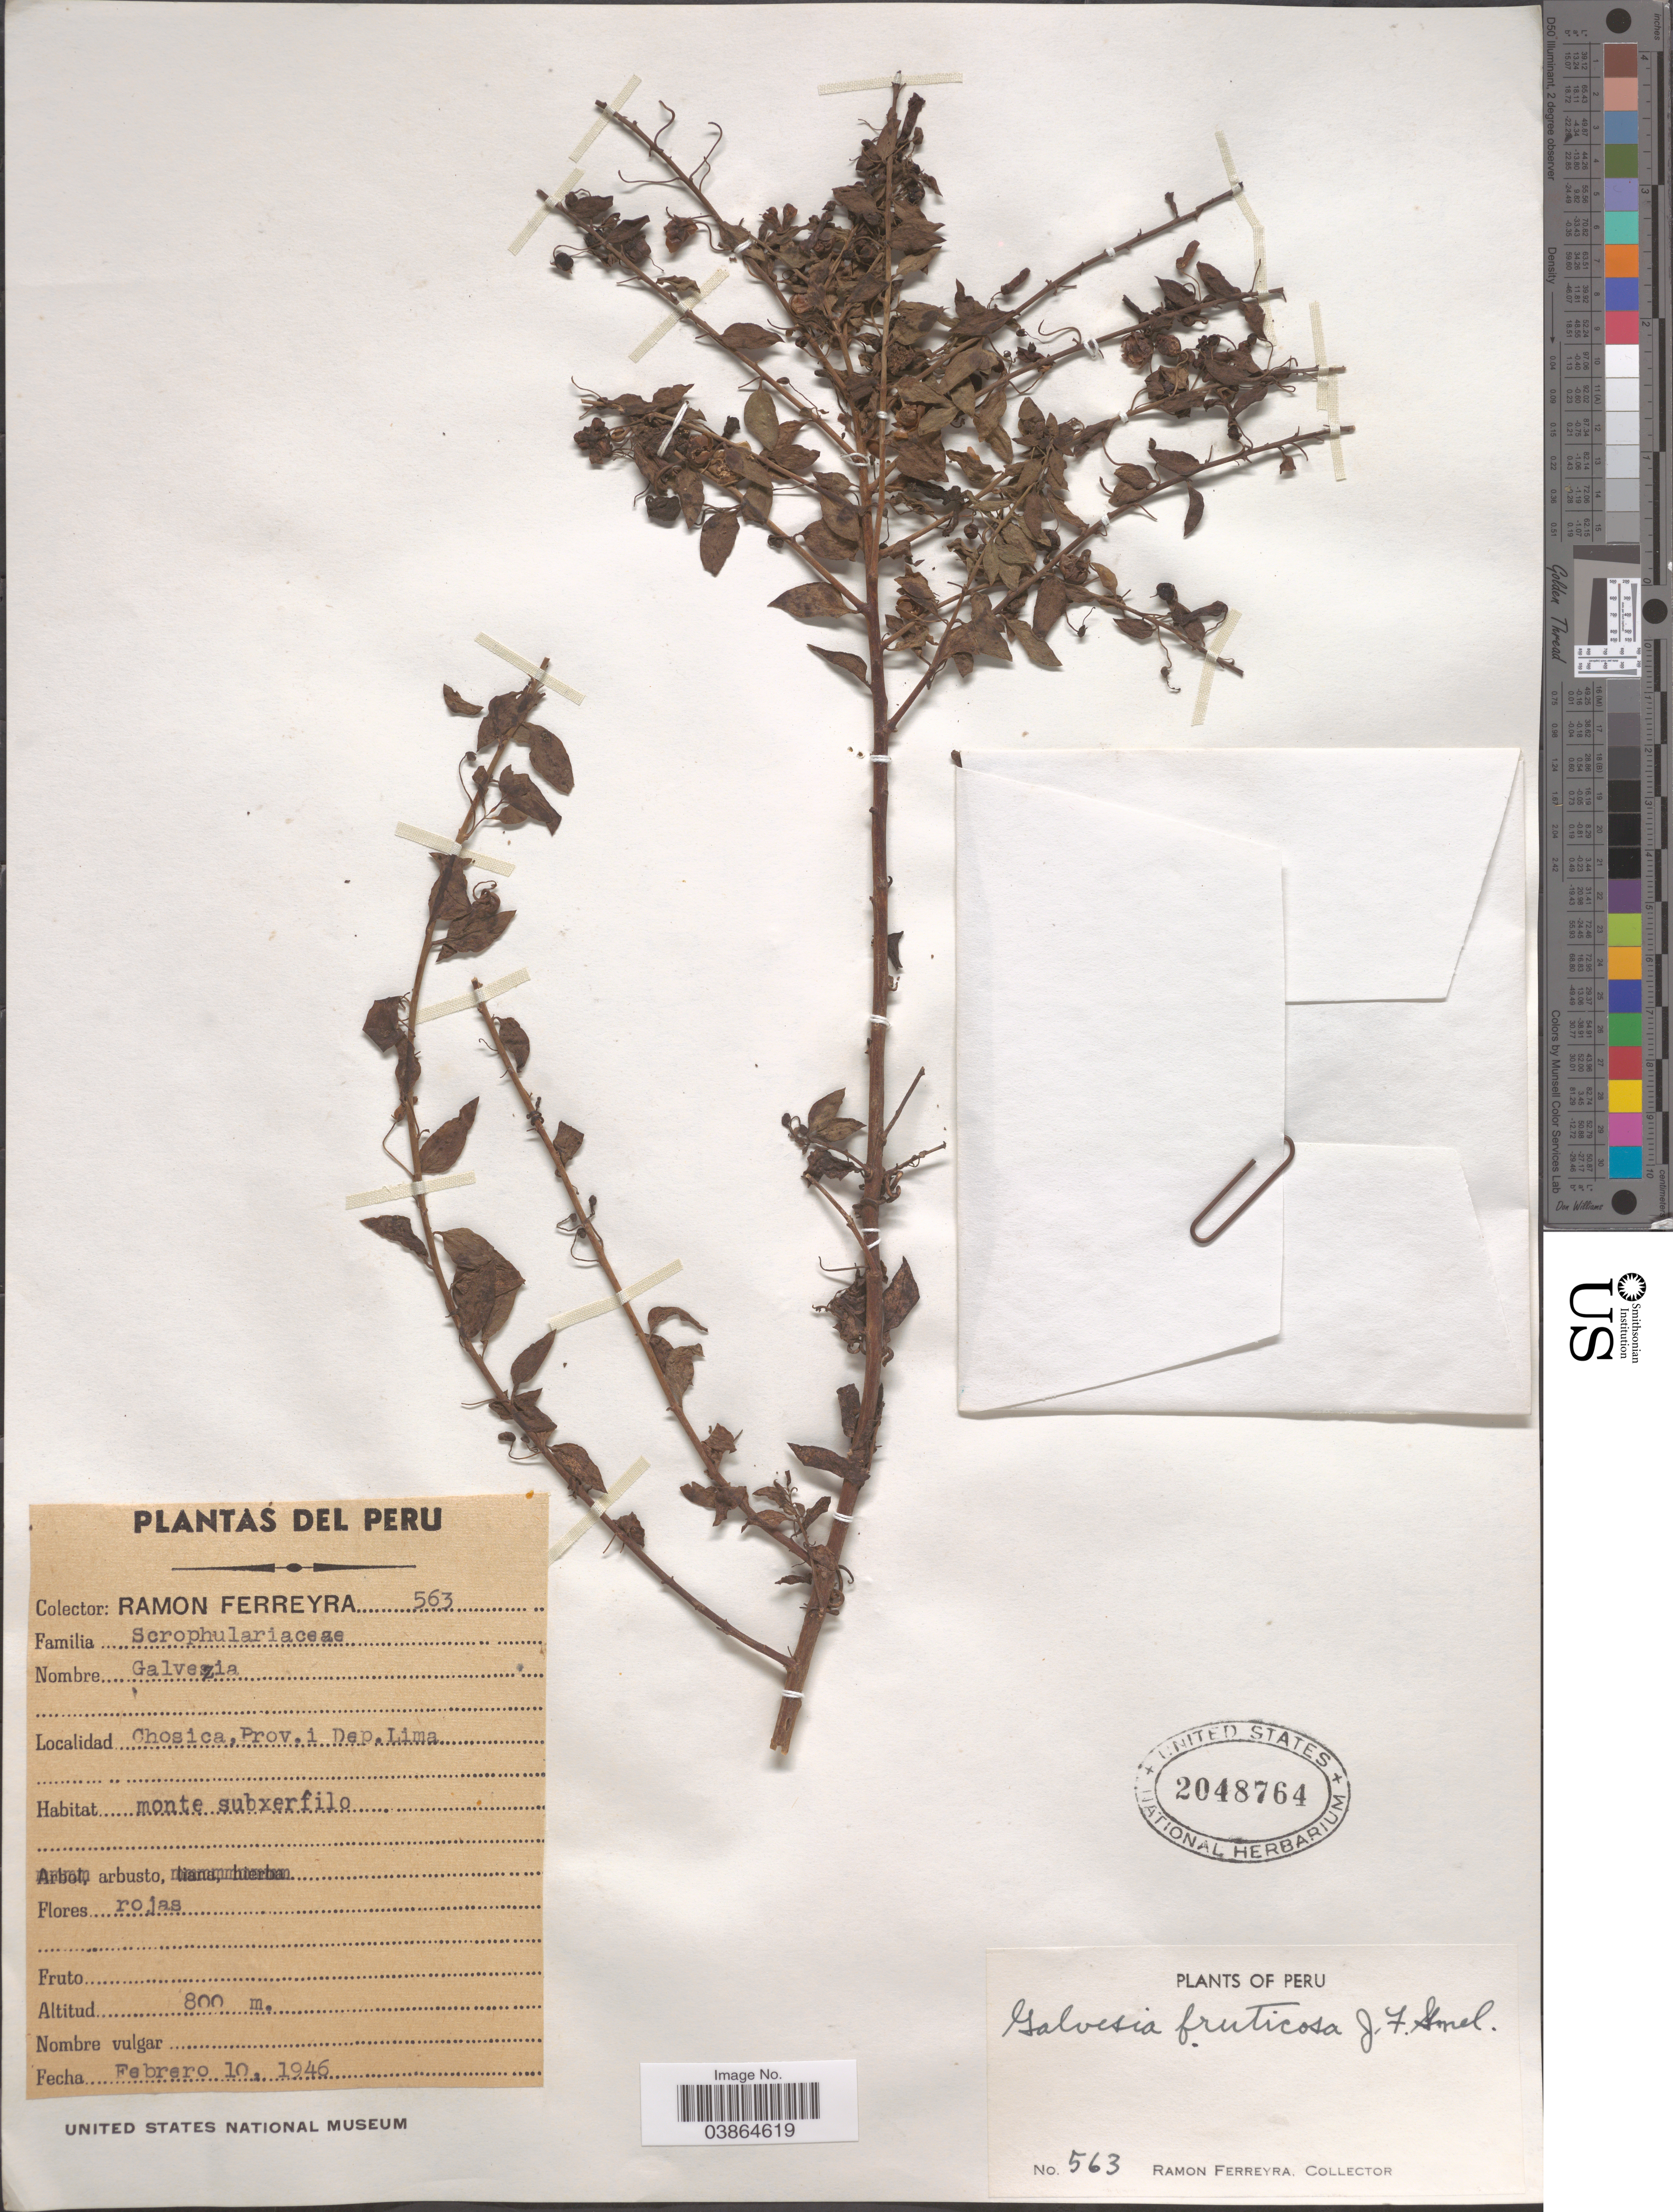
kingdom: Plantae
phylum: Tracheophyta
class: Magnoliopsida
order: Lamiales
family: Plantaginaceae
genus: Galvezia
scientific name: Galvezia fruticosa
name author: J.F. Gmel.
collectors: R. A. Ferreyra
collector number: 563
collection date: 1946-02-10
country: Peru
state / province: Lima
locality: Chosica, Prov. i Dep. Lima.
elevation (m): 800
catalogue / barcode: US 2048764